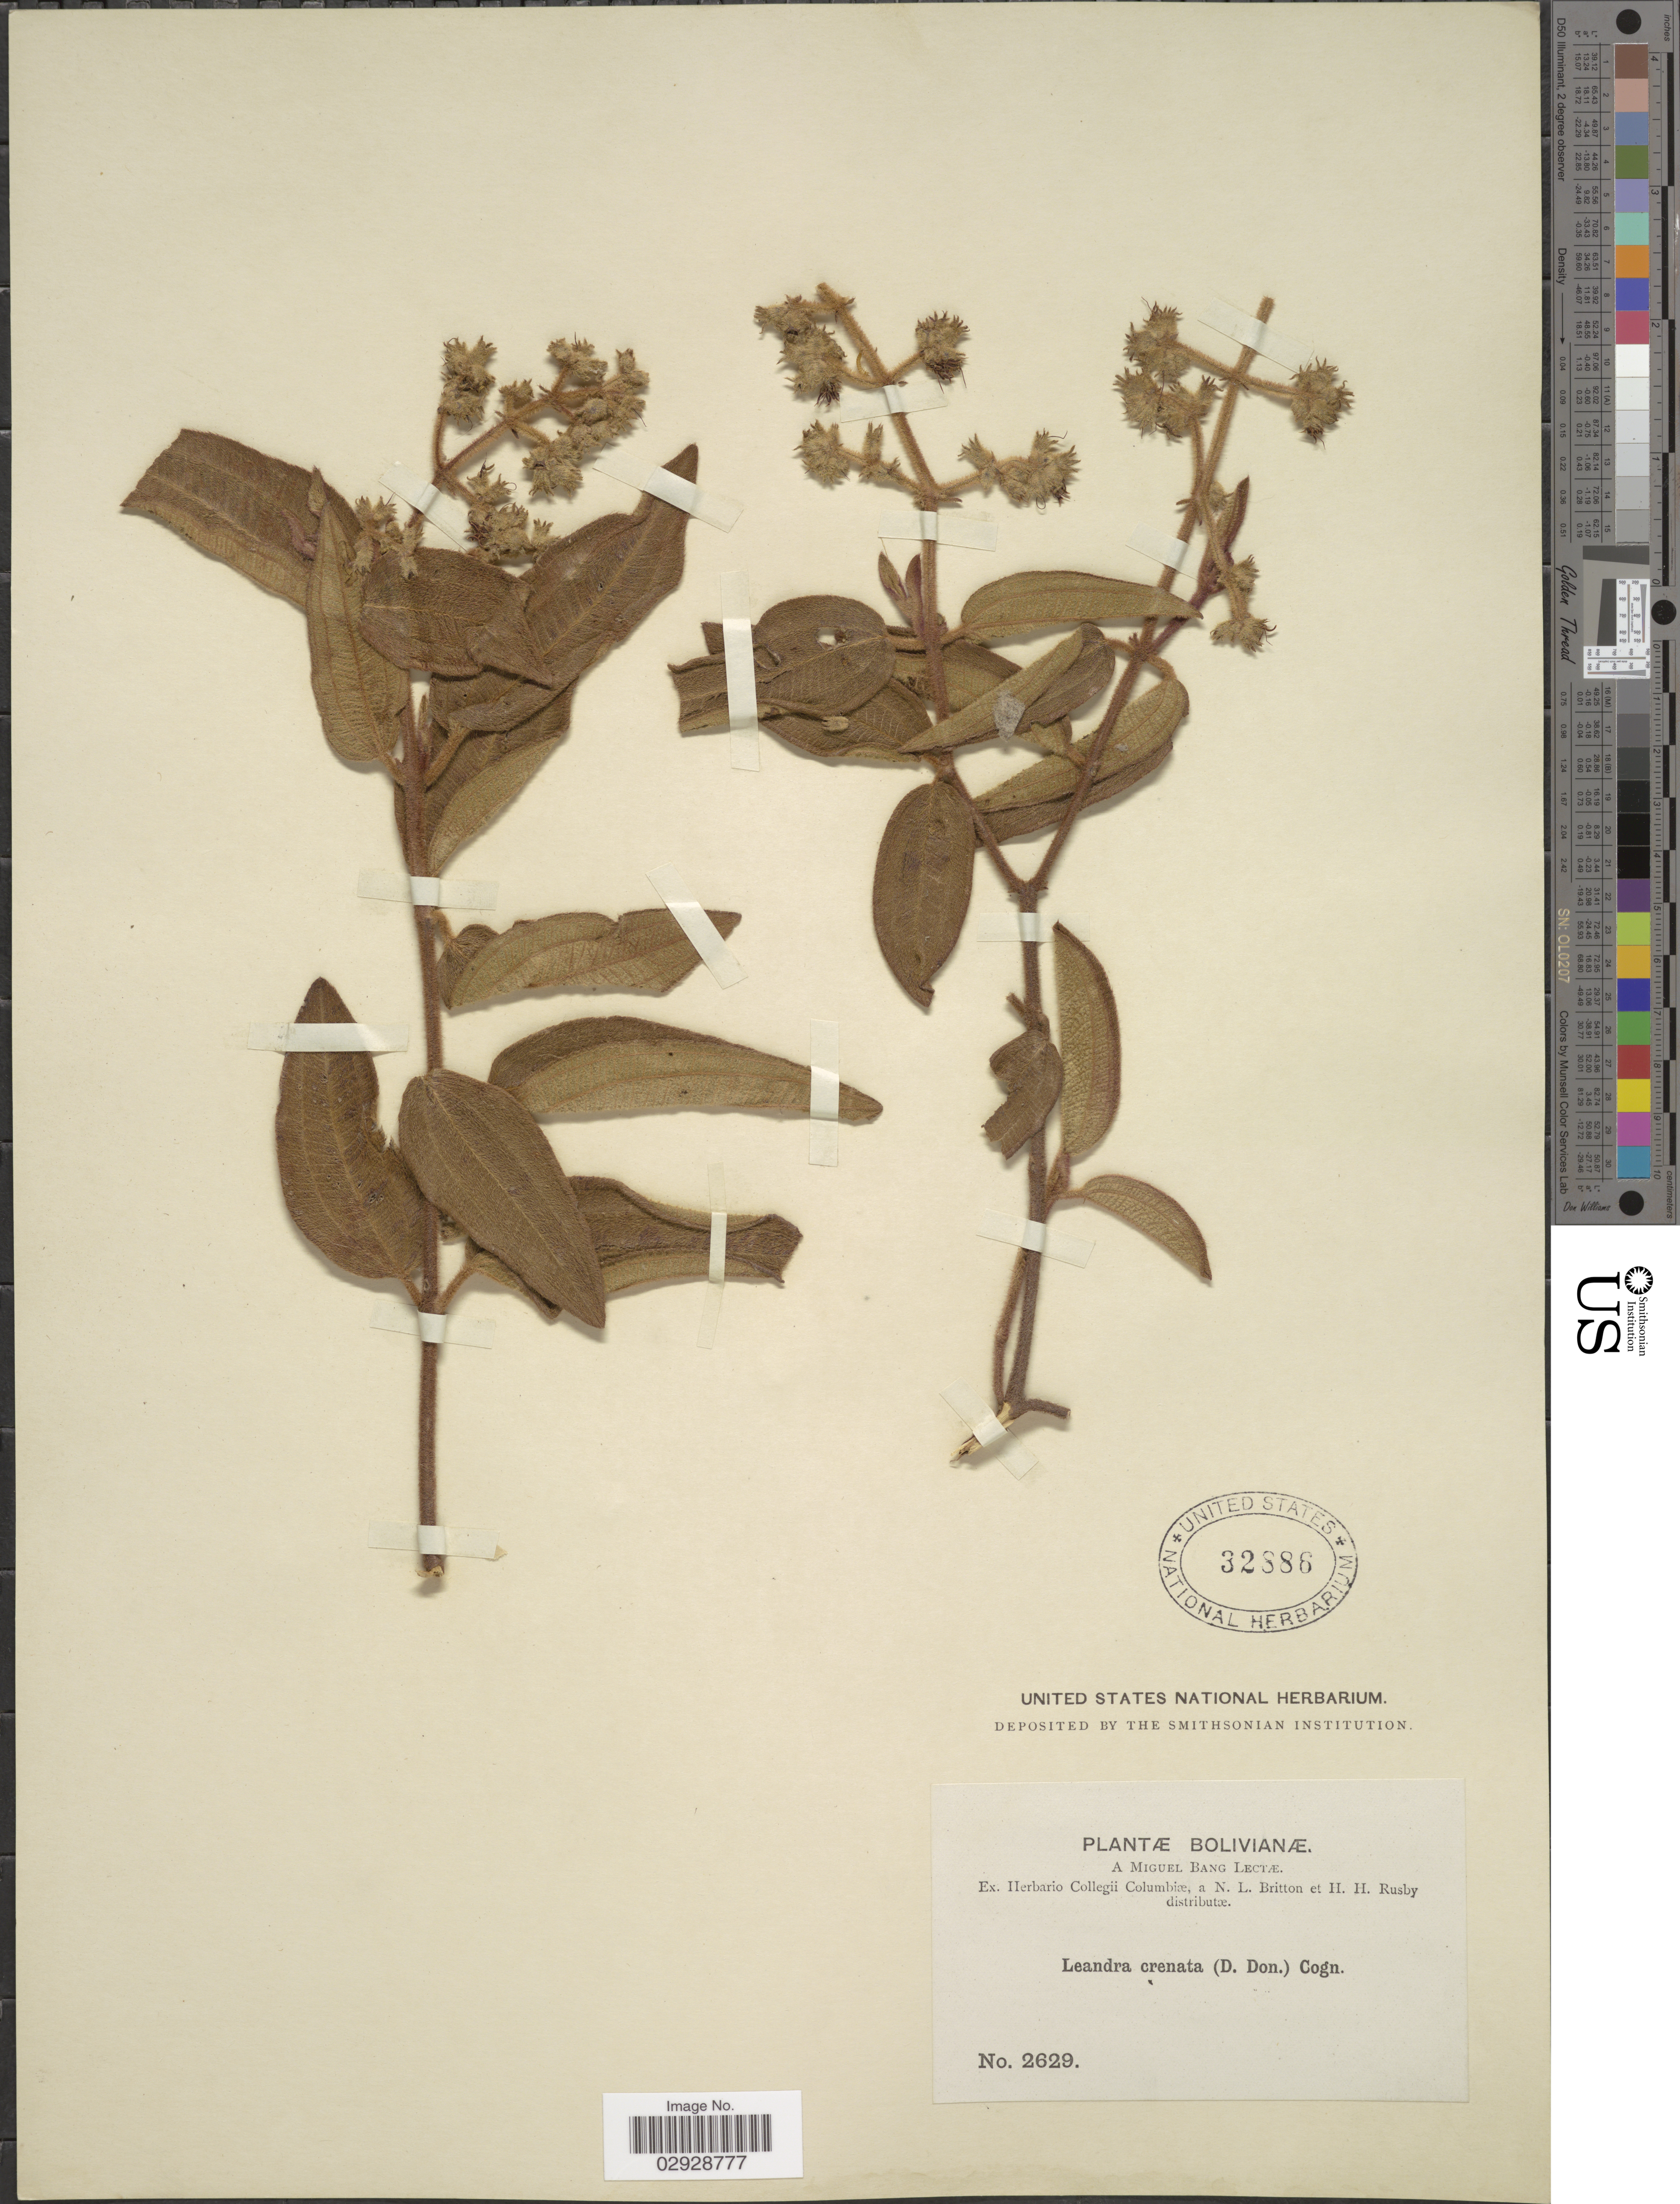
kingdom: Plantae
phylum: Tracheophyta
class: Magnoliopsida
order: Myrtales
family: Melastomataceae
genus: Leandra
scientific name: Leandra crenata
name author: (D. Don) Cogn.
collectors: M. Bang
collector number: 2629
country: Bolivia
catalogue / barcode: US 32886